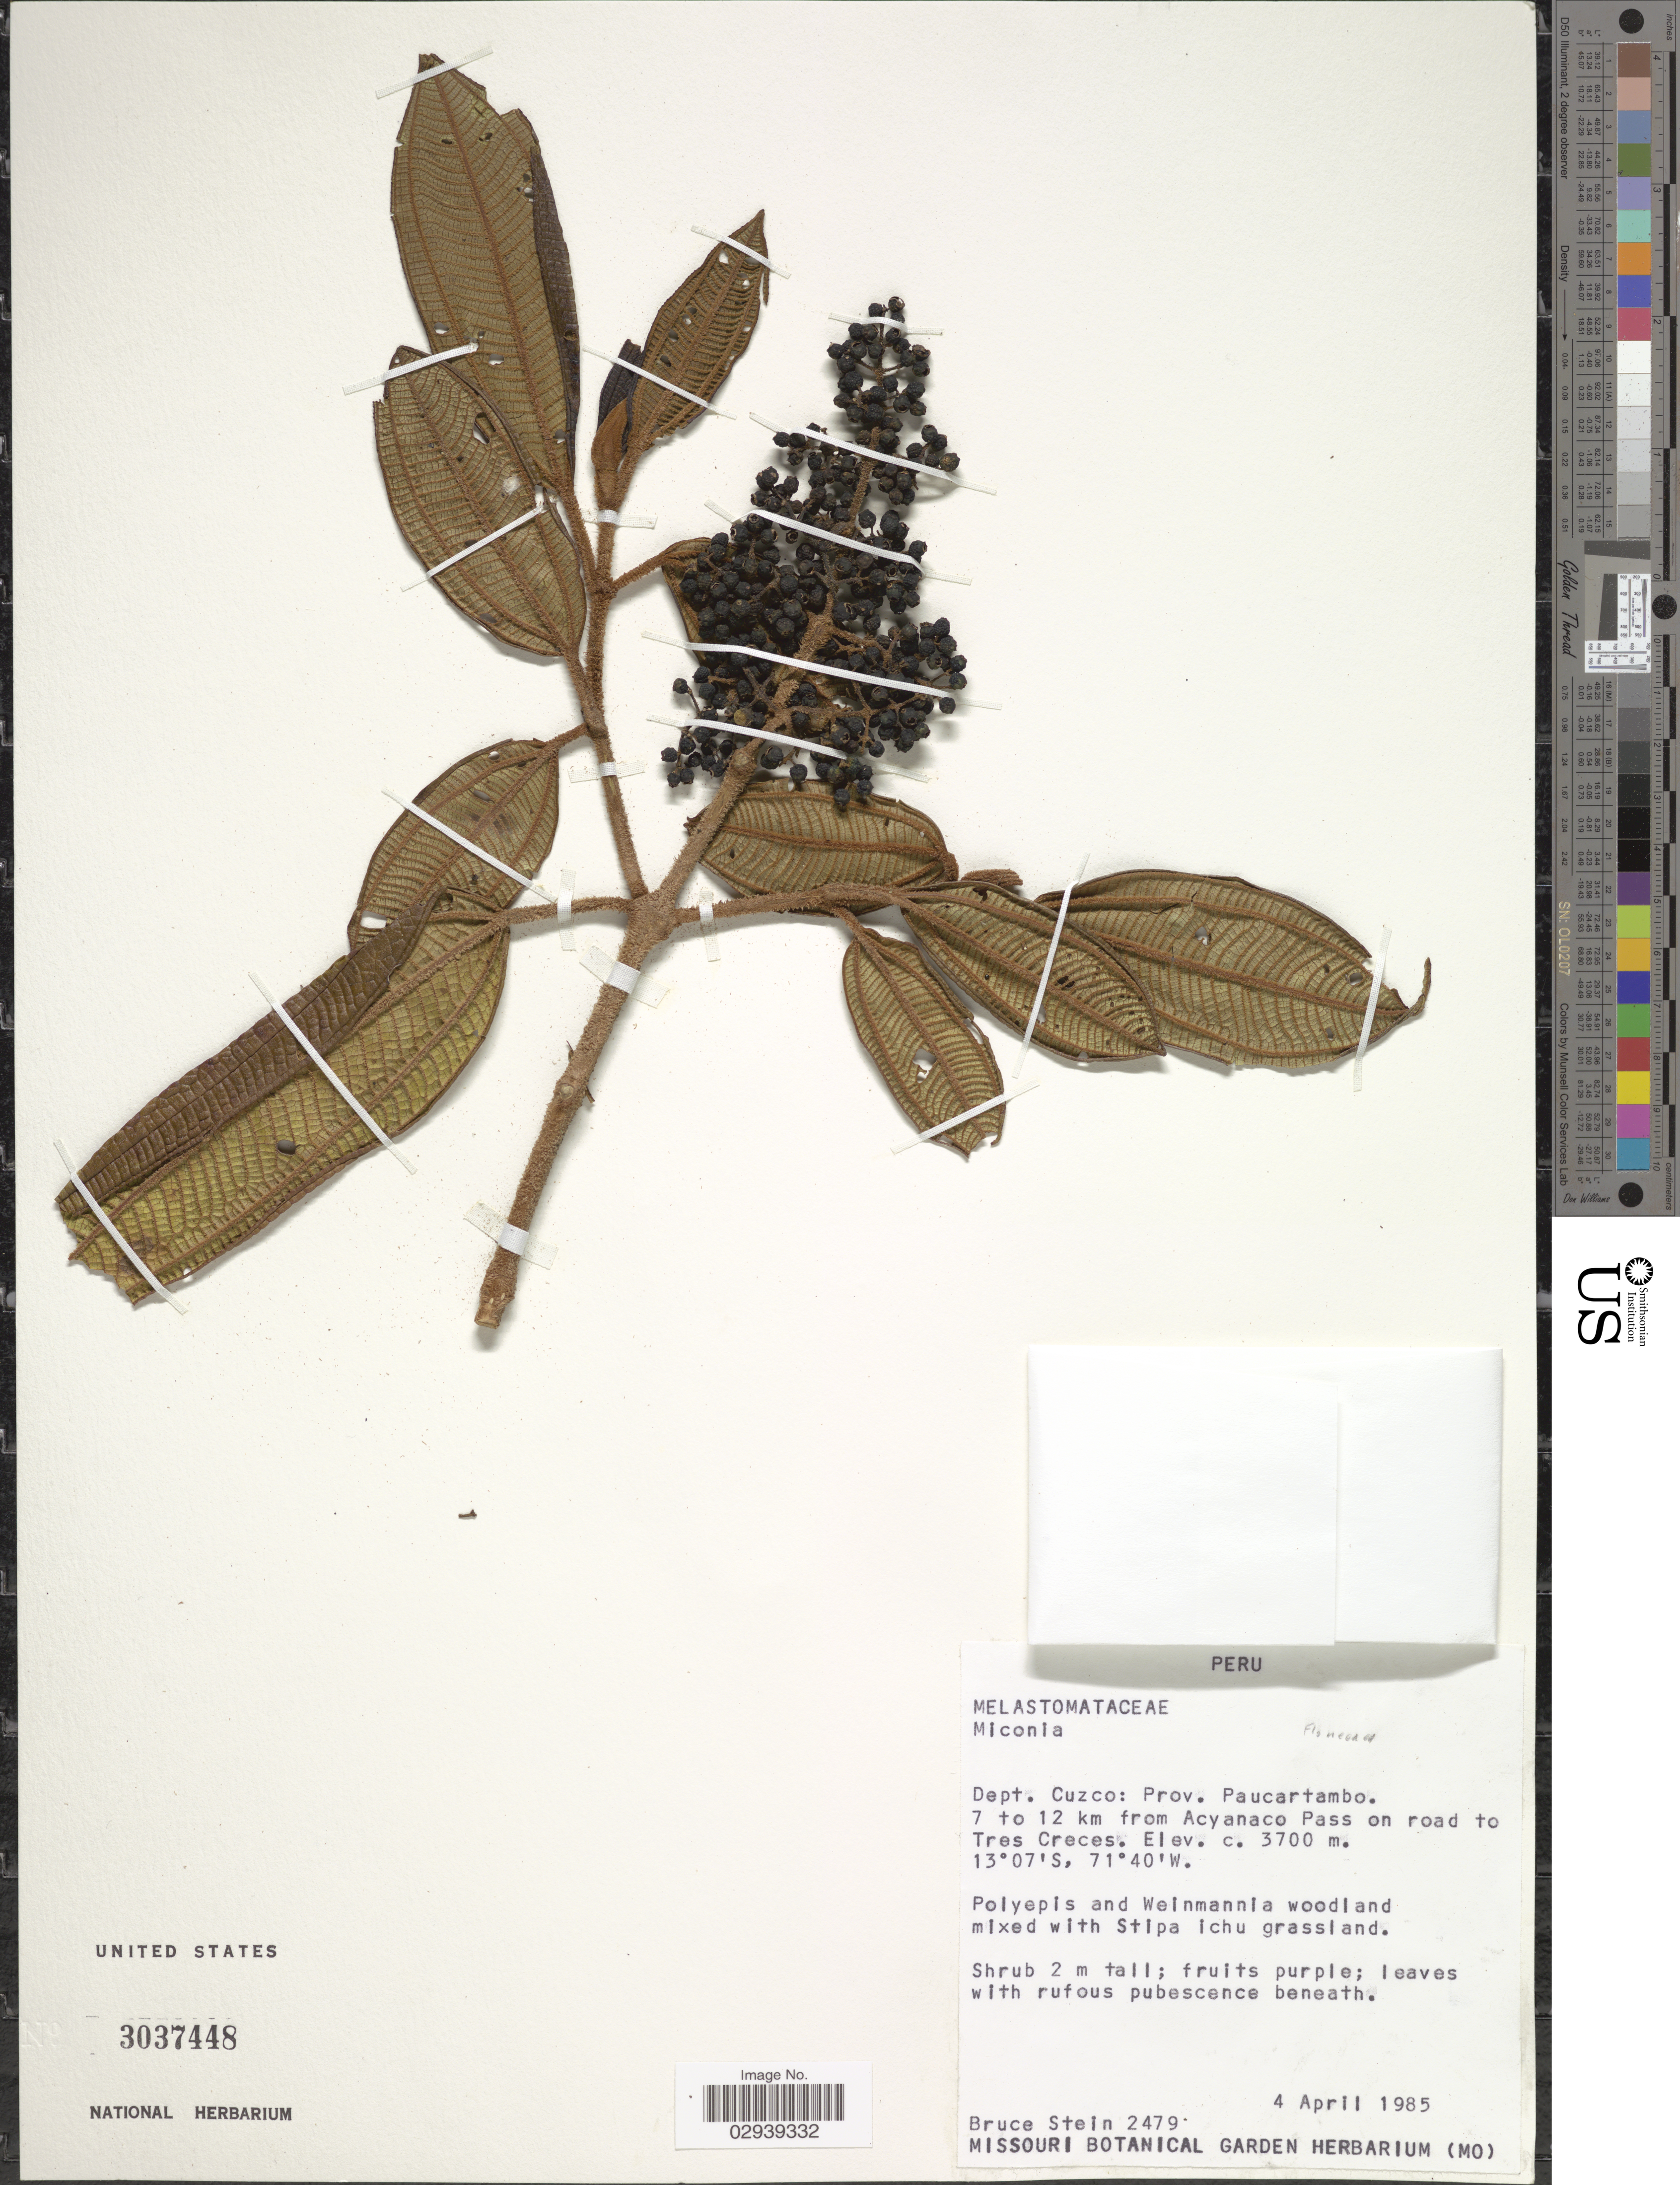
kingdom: Plantae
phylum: Tracheophyta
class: Magnoliopsida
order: Myrtales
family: Melastomataceae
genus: Miconia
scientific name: Miconia farfanii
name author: Jan.M. Burke & Michelang.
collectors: B. A. Stein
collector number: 2479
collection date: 1985-04-04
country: Peru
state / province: Cusco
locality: Dept. Cuzco: Prov. Paucartambo. 7 to 12 km from Acyanaco Pass on road to Tres Creces.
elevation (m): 3700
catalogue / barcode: US 3037448